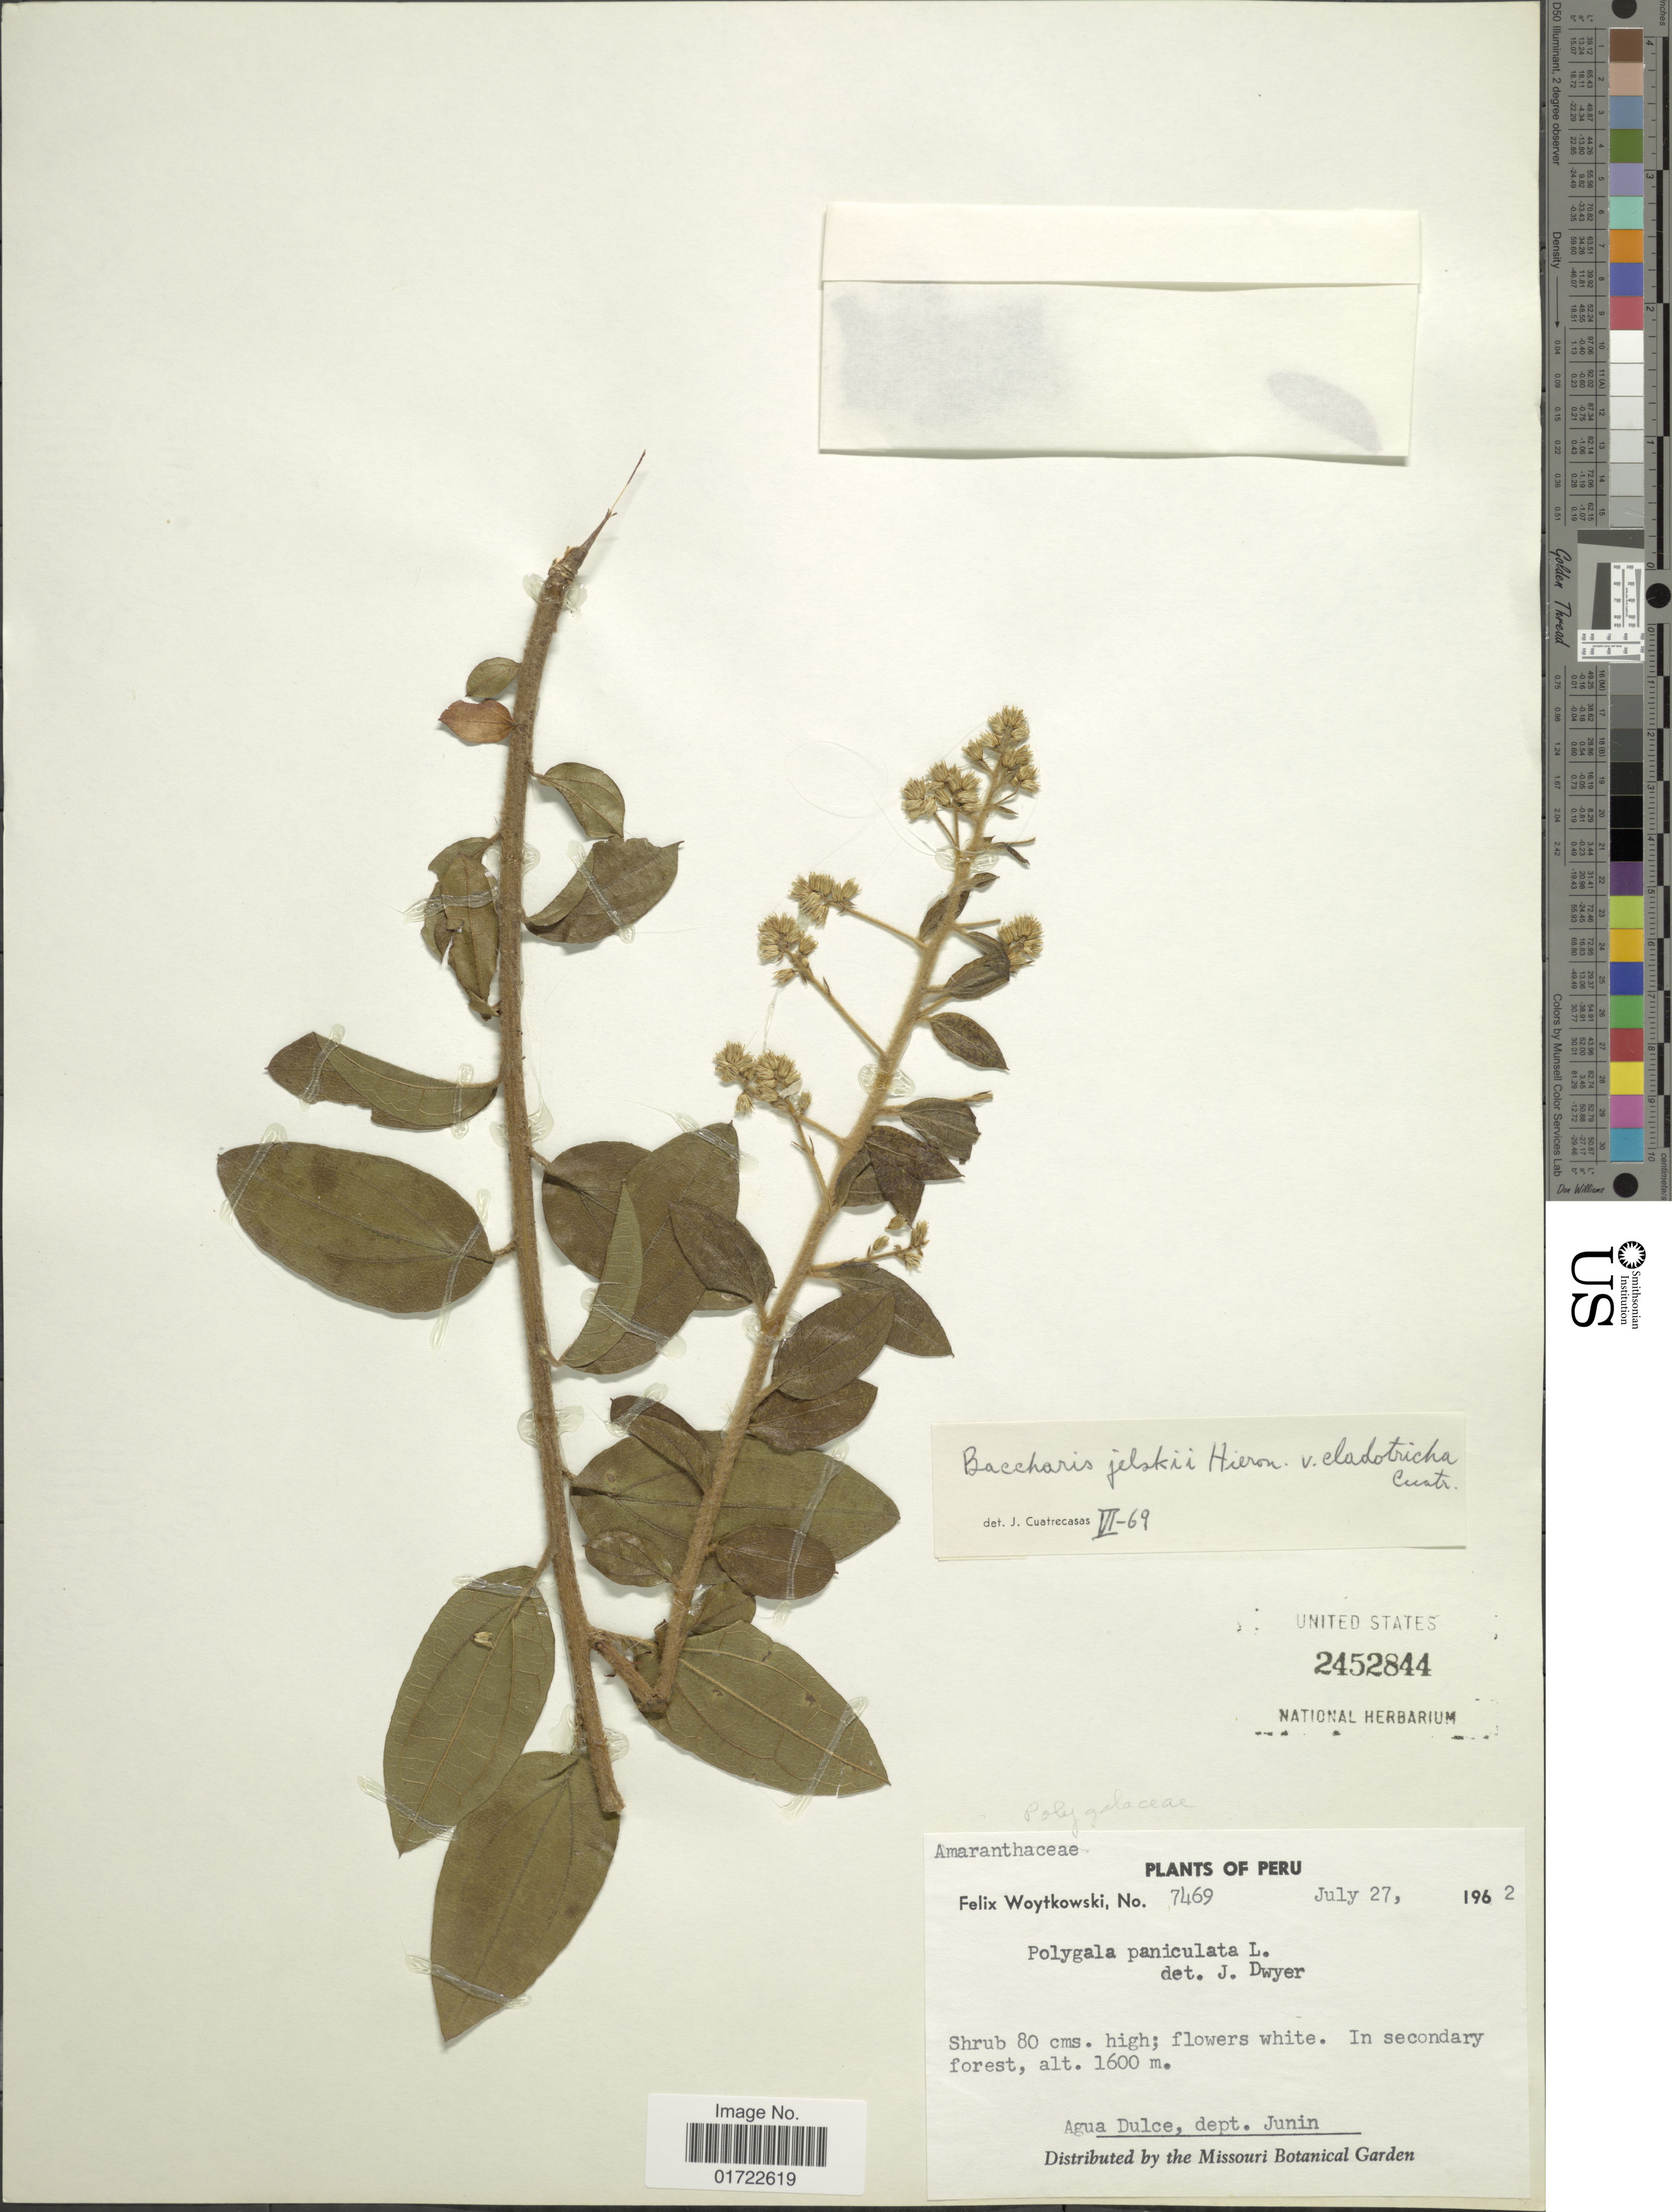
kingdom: Plantae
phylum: Tracheophyta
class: Magnoliopsida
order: Asterales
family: Asteraceae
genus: Baccharis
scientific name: Baccharis jelskii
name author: Hieron.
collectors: F. Woytkowski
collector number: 7469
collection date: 1962-07-27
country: Peru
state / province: Junín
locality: Agua Dulce, dept. Junin.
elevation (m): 1600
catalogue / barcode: US 2452844